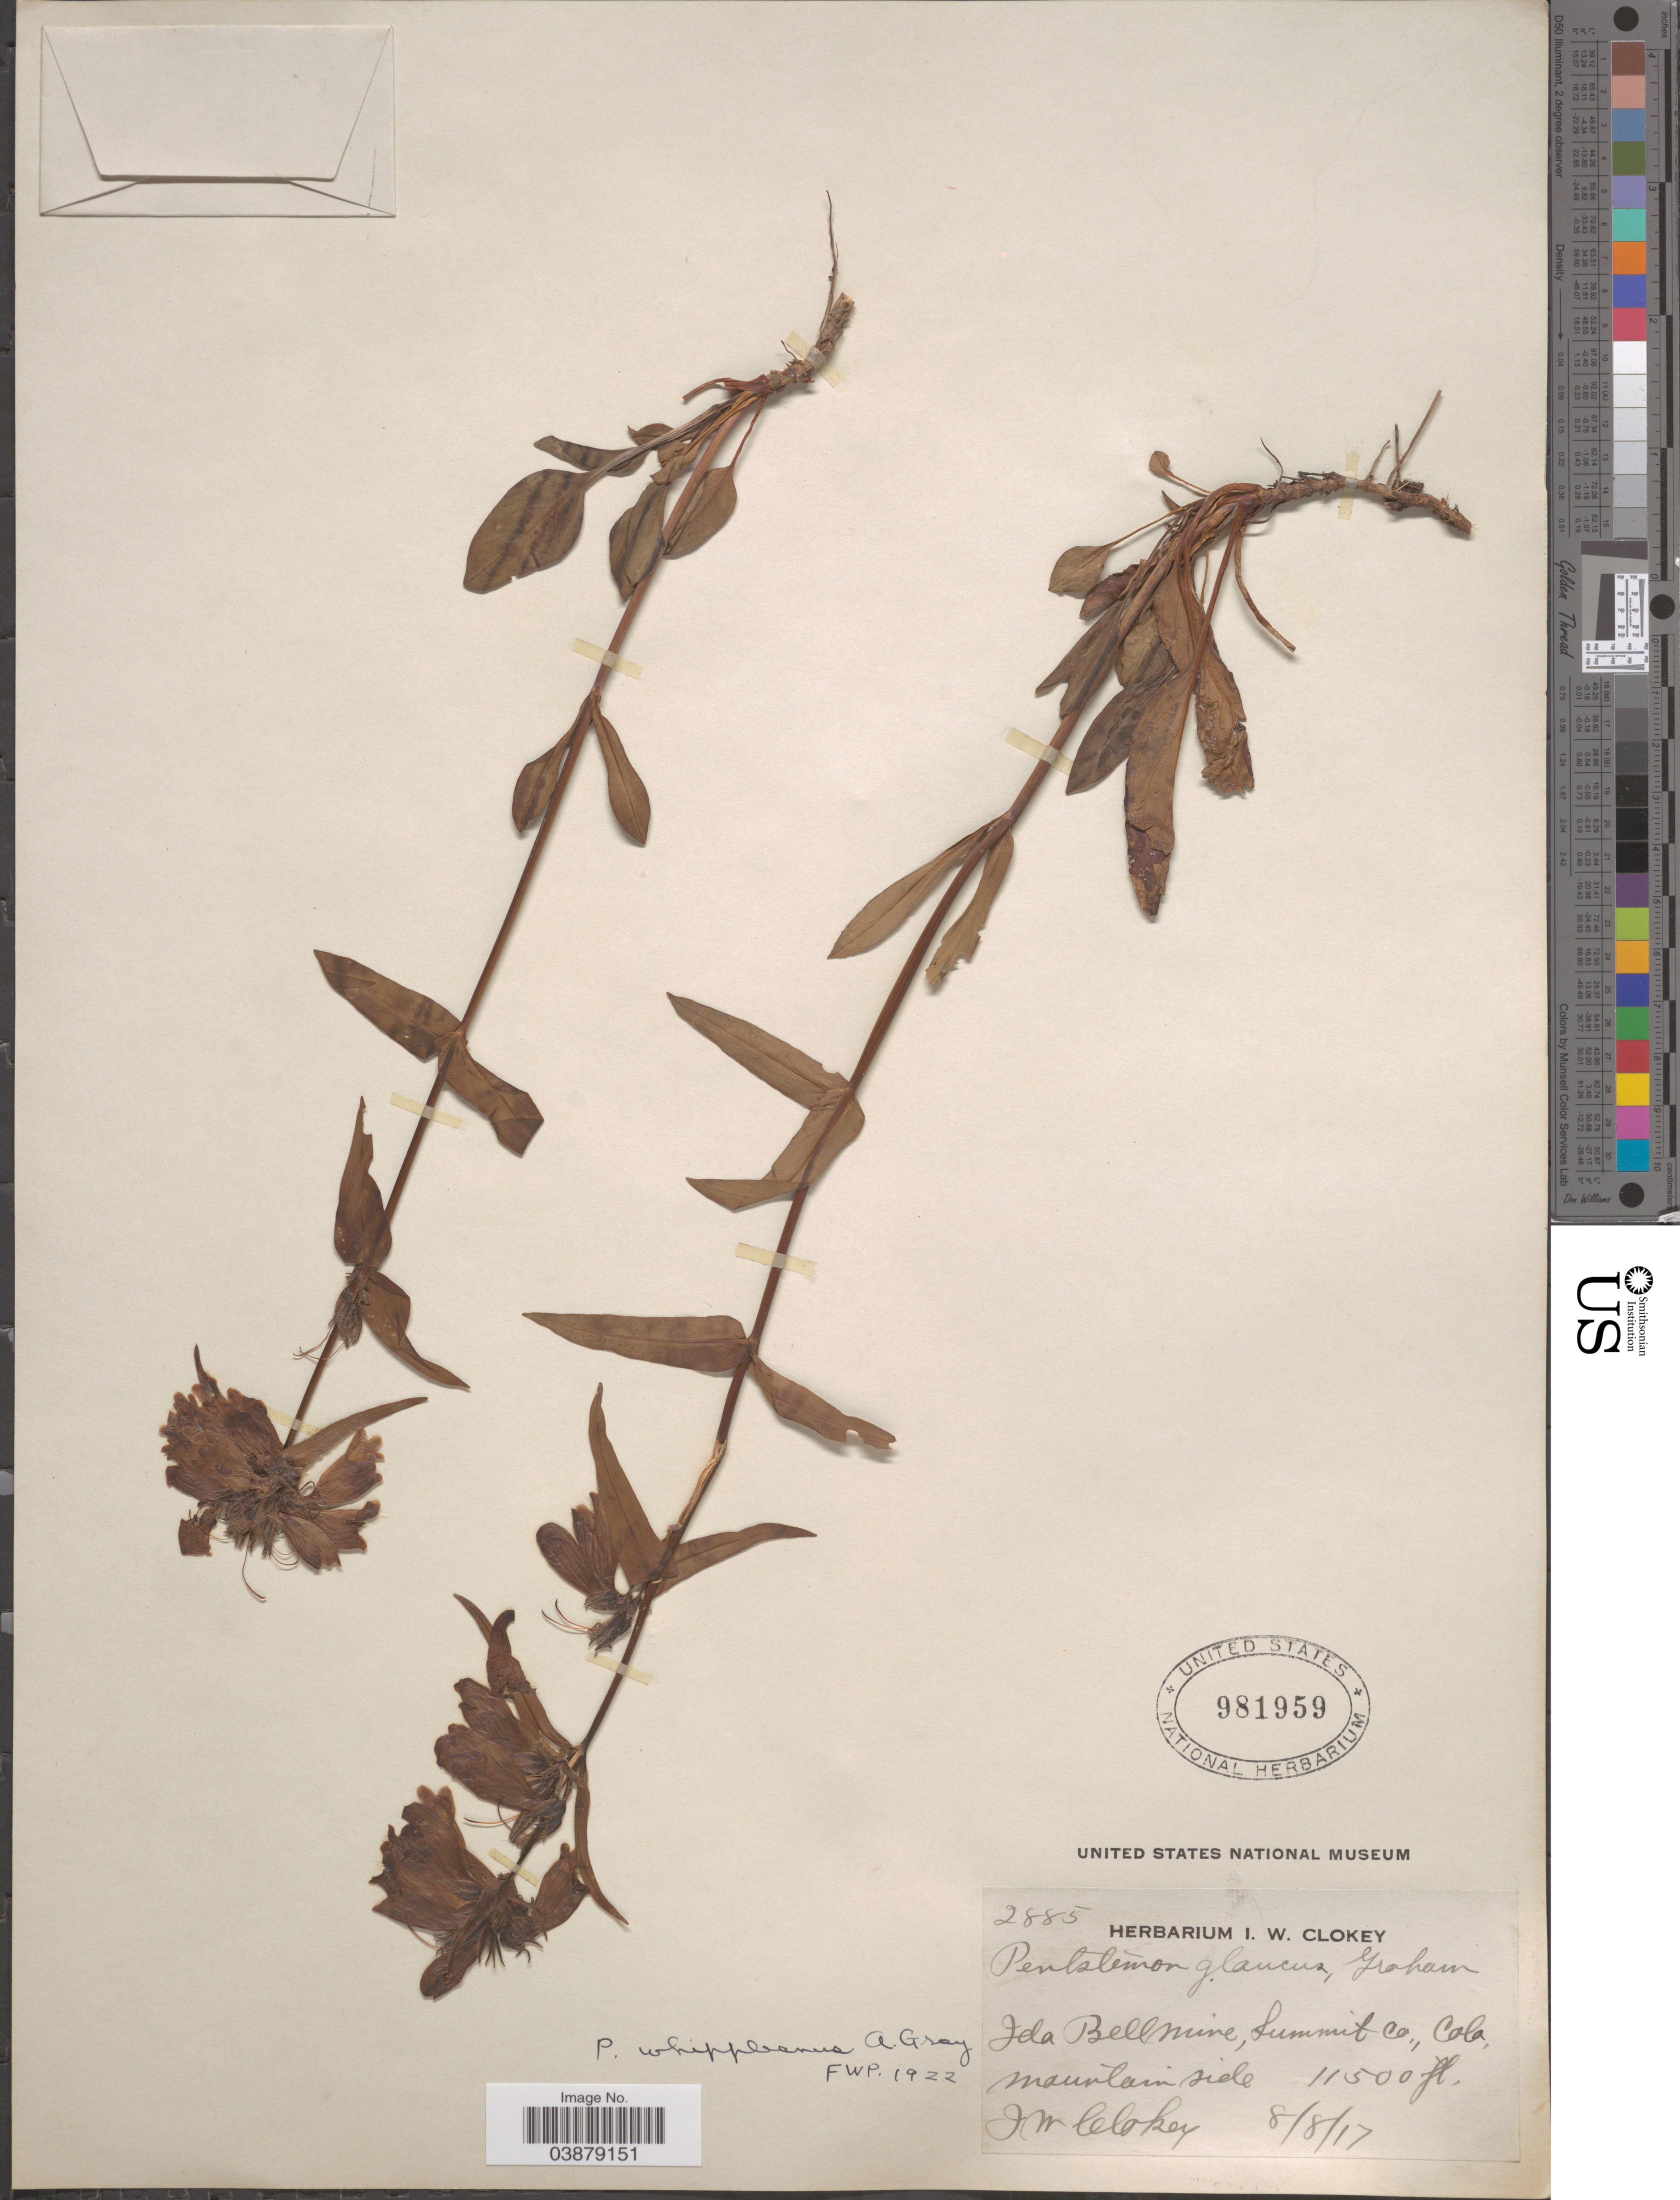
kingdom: Plantae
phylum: Tracheophyta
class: Magnoliopsida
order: Lamiales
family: Plantaginaceae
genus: Penstemon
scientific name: Penstemon whippleanus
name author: A. Gray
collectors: I. W. Clokey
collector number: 2885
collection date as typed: Transcribed d/m/y: 8/8/17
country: United States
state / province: Colorado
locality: Ida Bell Mine, Summit Co.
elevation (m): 3505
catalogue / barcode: US 981959